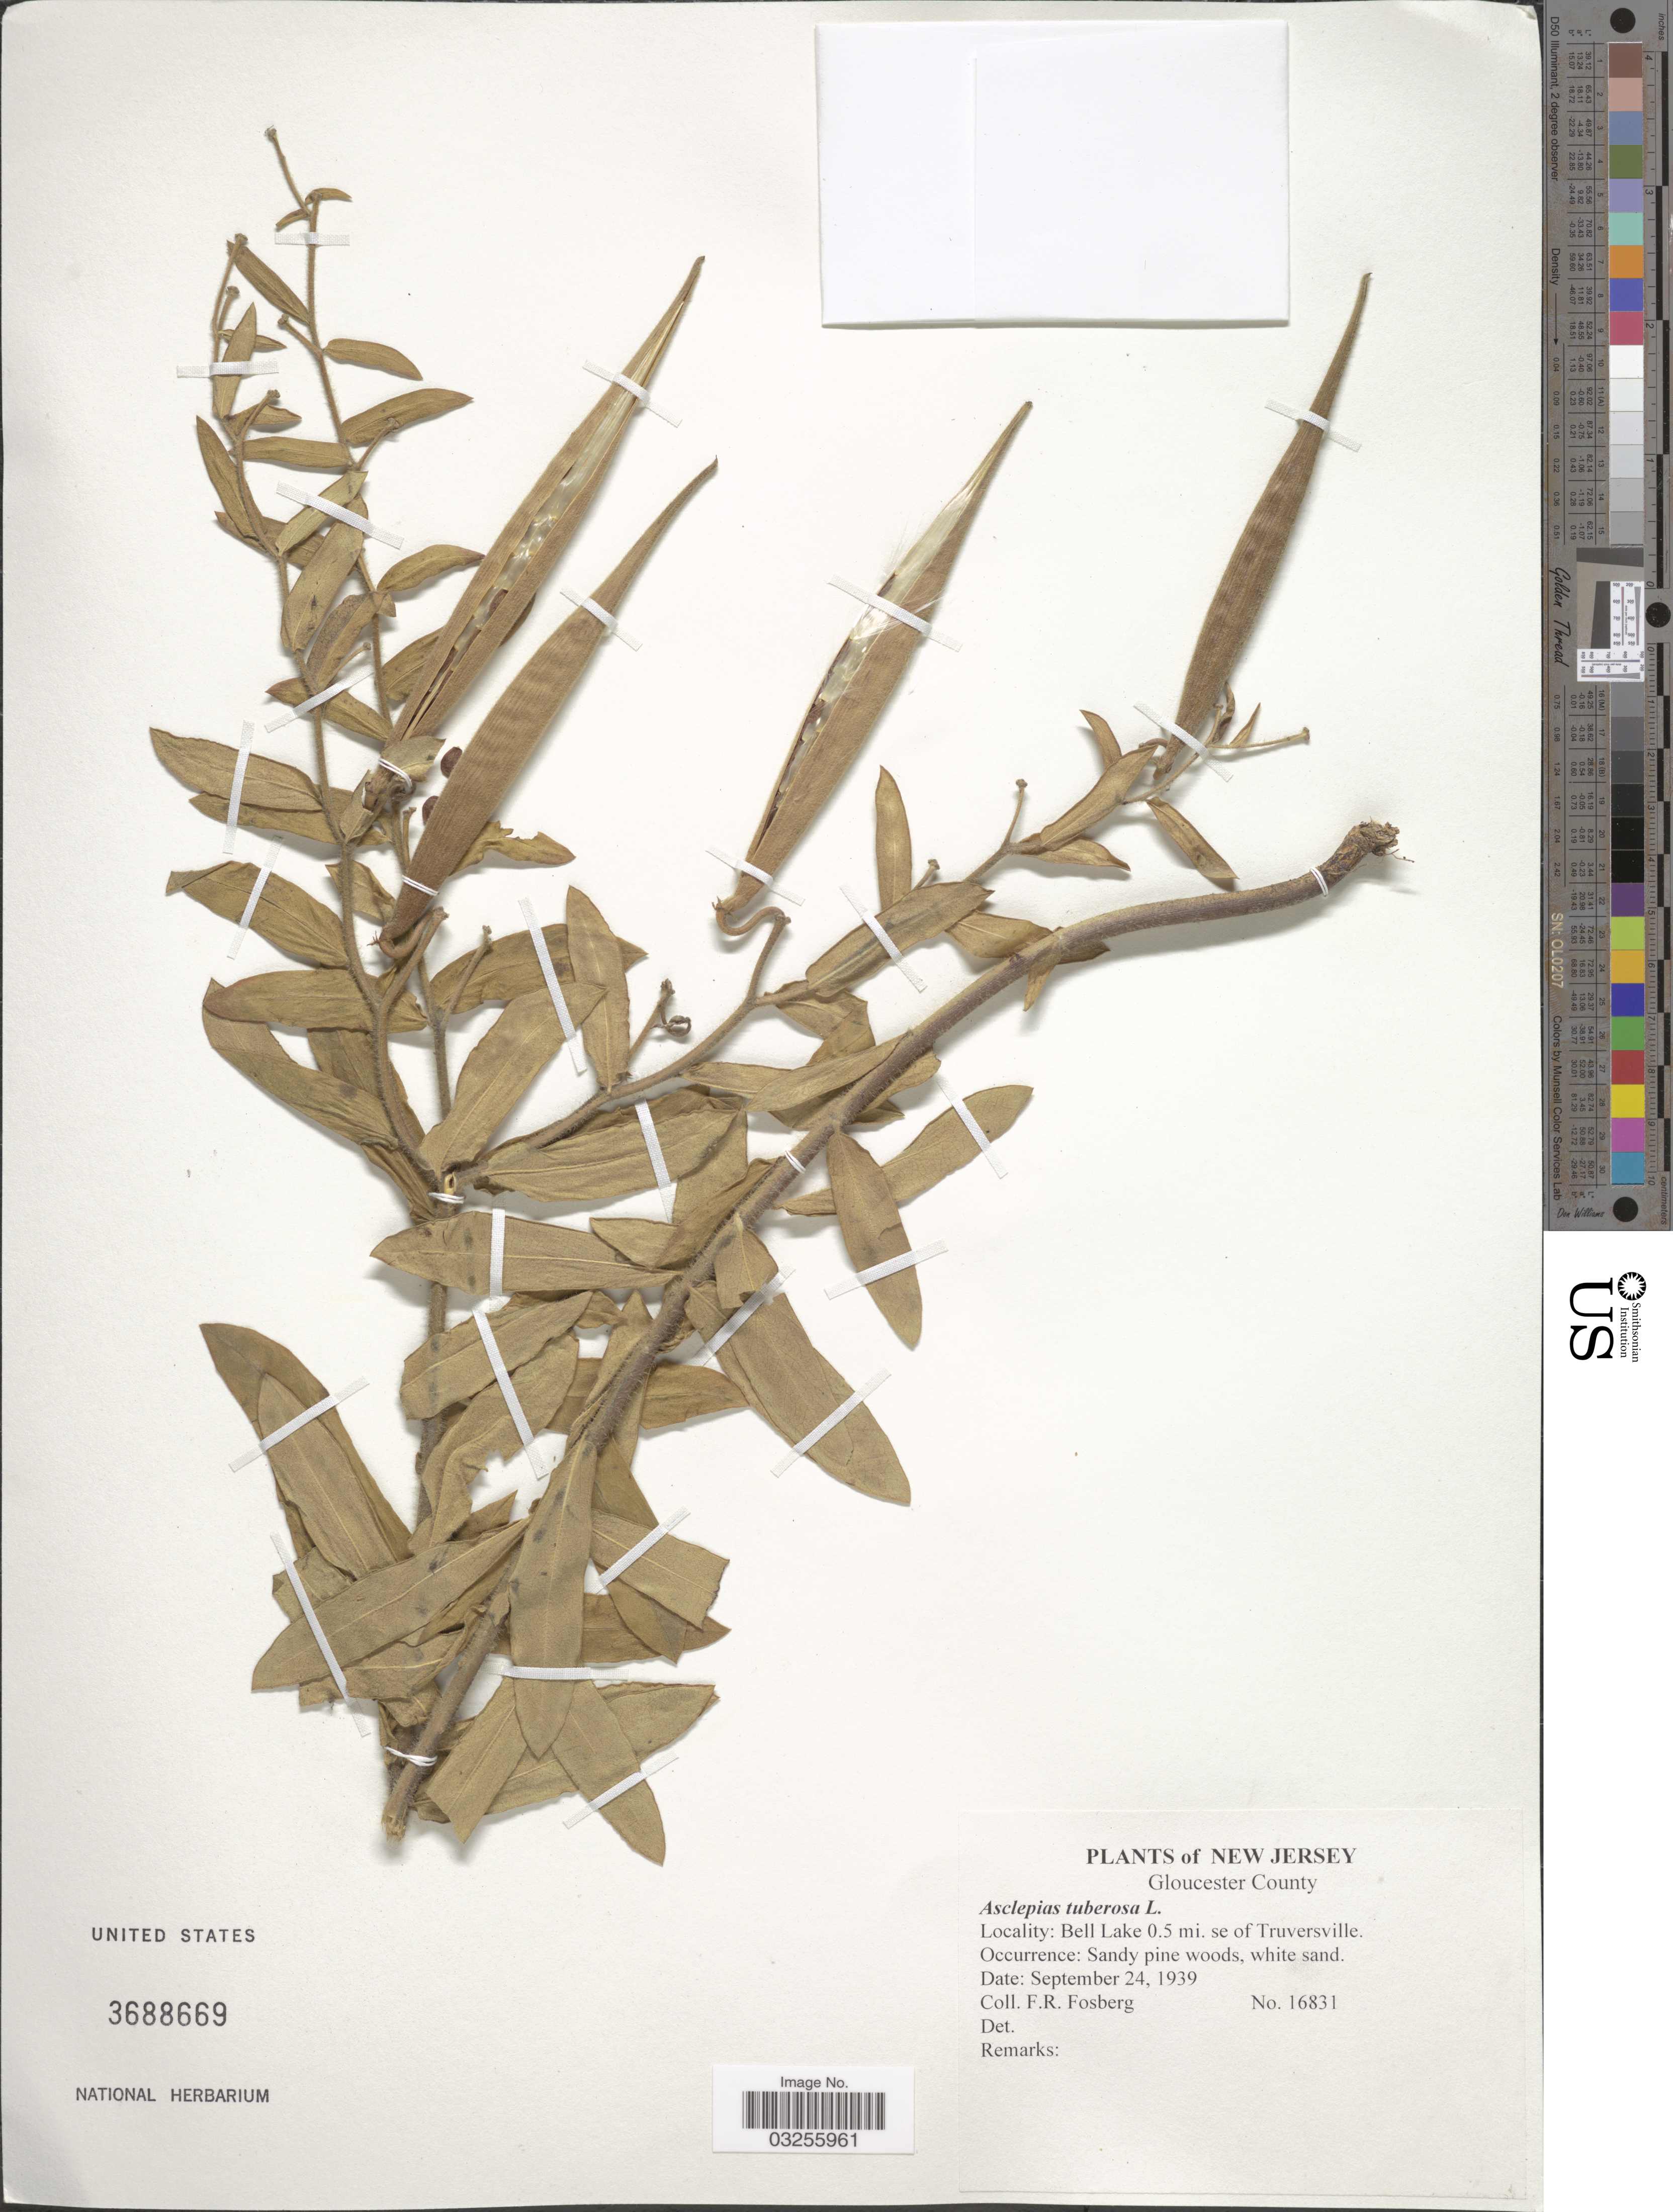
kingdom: Plantae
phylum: Tracheophyta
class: Magnoliopsida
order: Gentianales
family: Apocynaceae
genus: Asclepias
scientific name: Asclepias tuberosa subsp. tuberosa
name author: L.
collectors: F. R. Fosberg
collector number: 16831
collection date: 1939-09-24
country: United States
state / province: New Jersey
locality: Gloucester County. Bell Lake 0.5 mi. se of Truversville.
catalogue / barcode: US 3688669